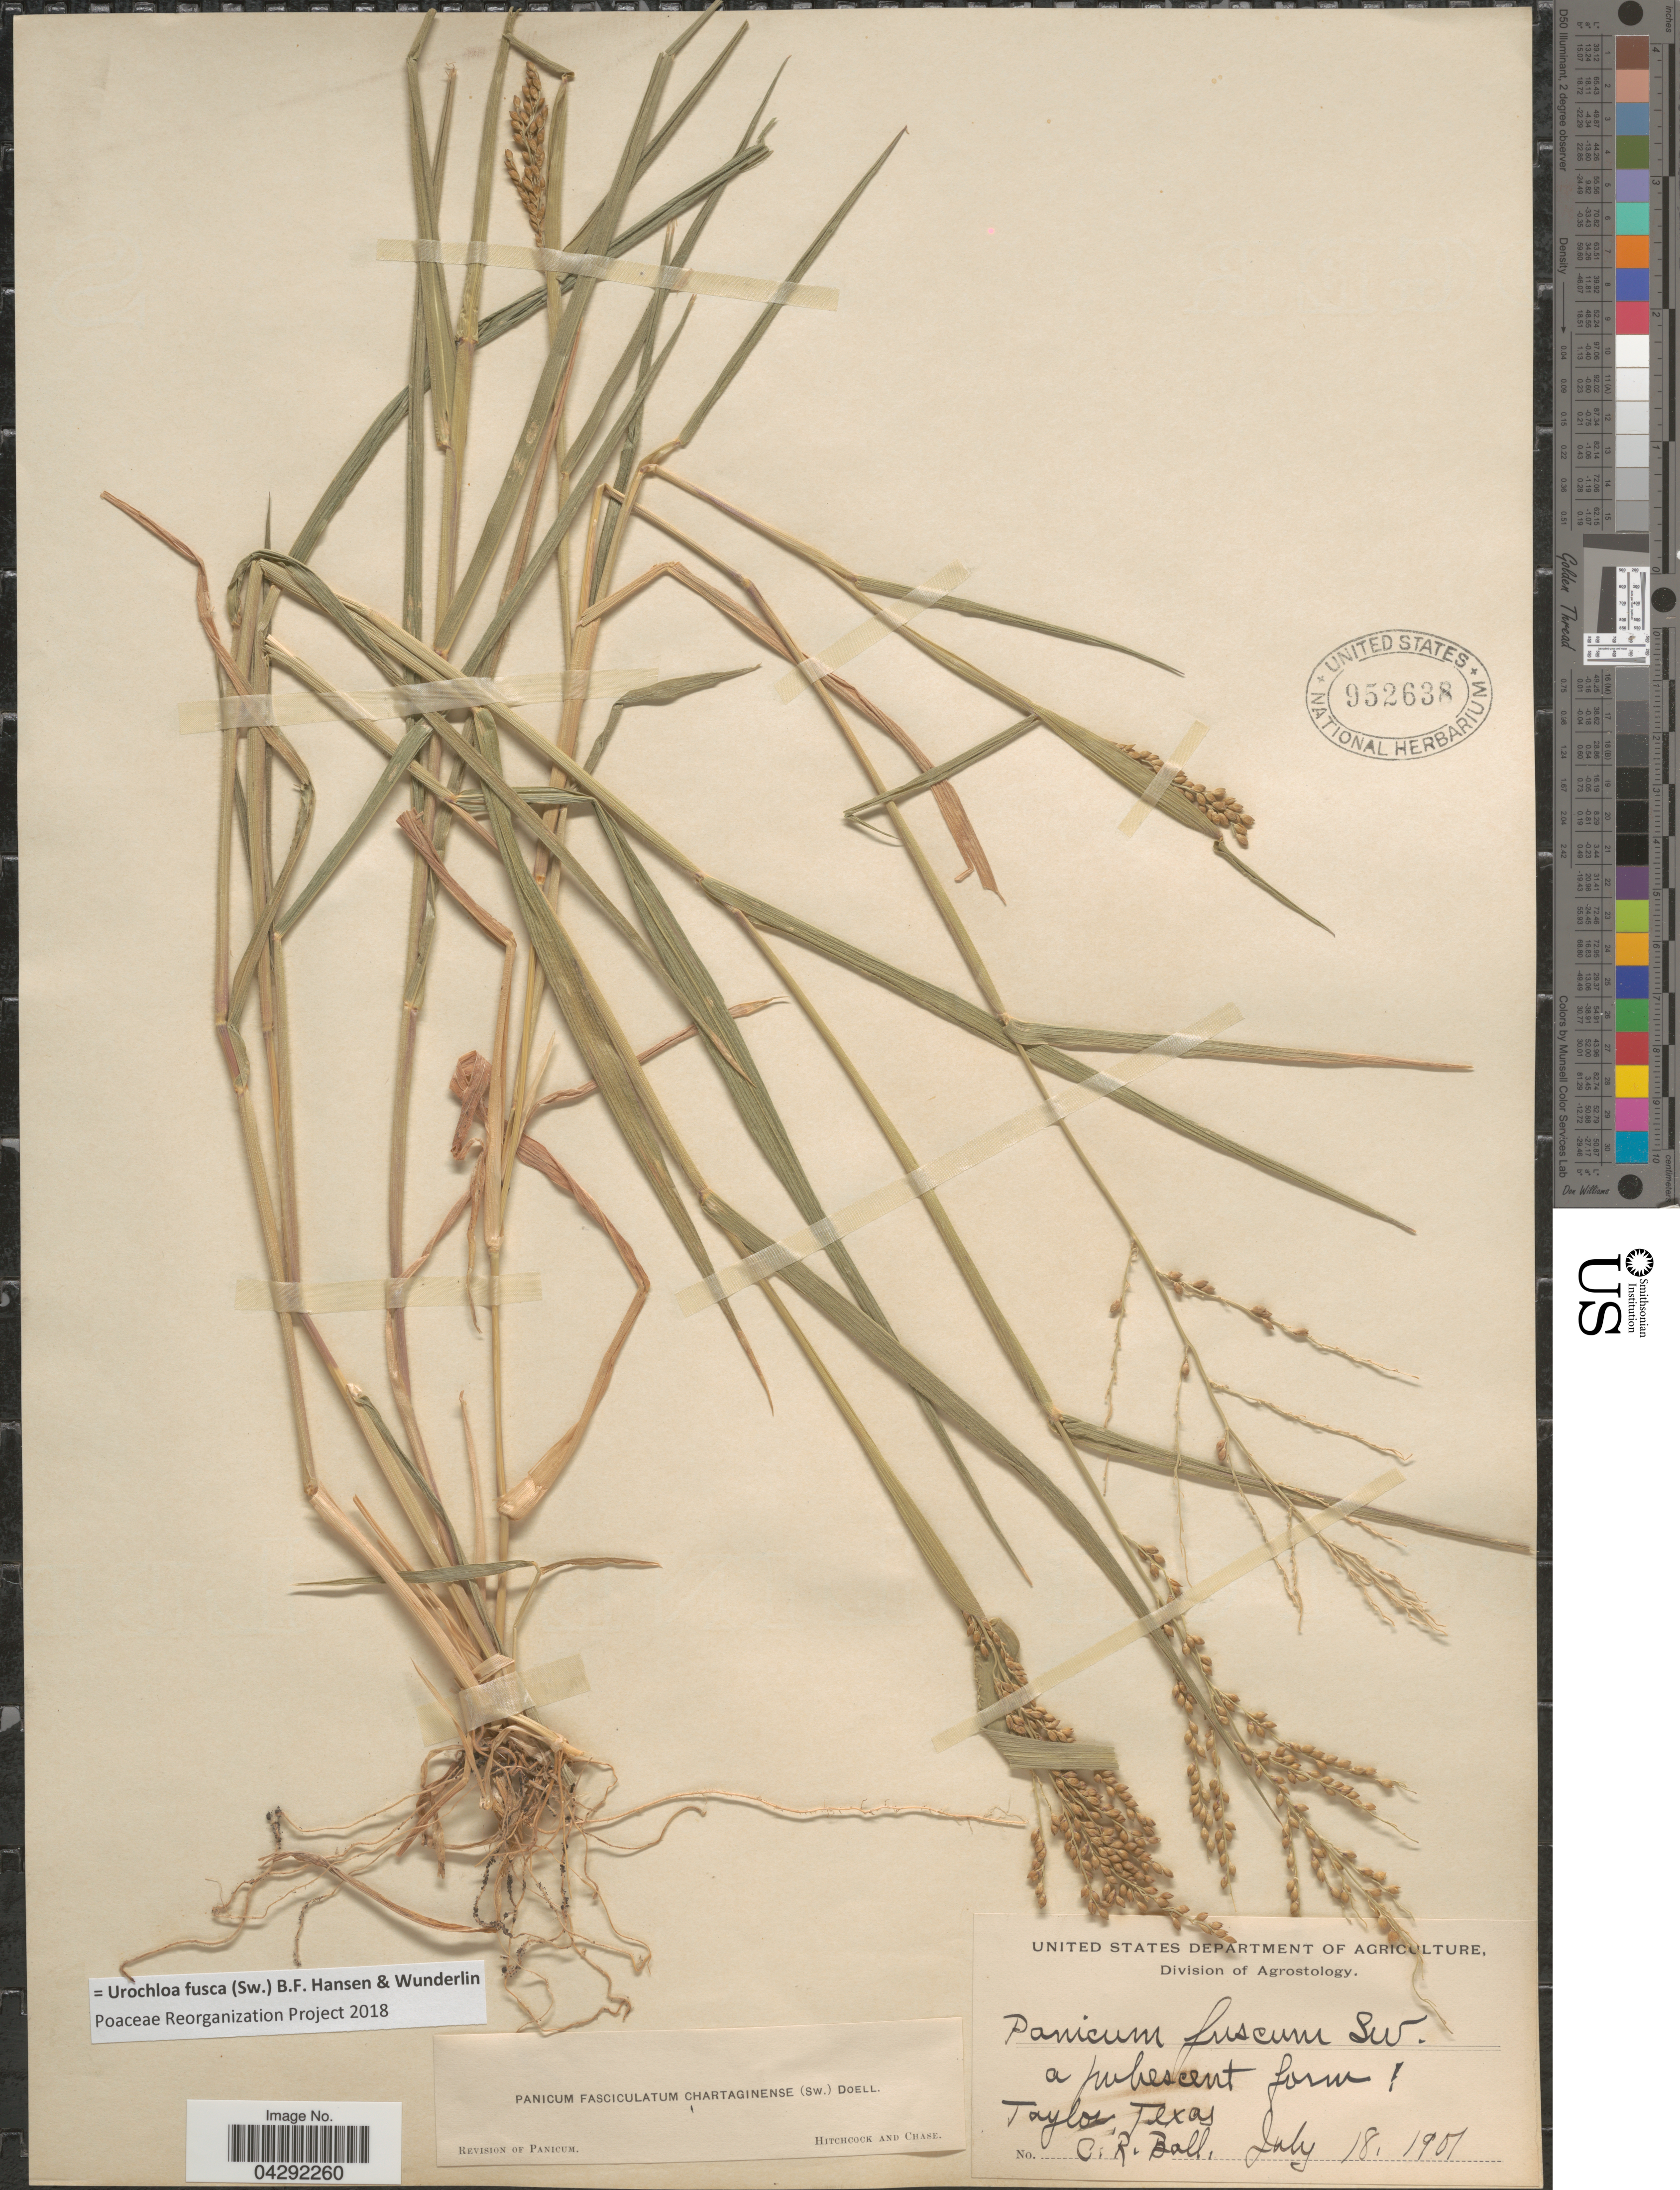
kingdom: Plantae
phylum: Tracheophyta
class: Liliopsida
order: Poales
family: Poaceae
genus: Urochloa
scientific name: Urochloa fusca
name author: (Sw.) B.F. Hansen & Wunderlin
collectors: C. R. Ball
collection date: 1901-07-18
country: United States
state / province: Texas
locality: Taylor.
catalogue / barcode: US 952638